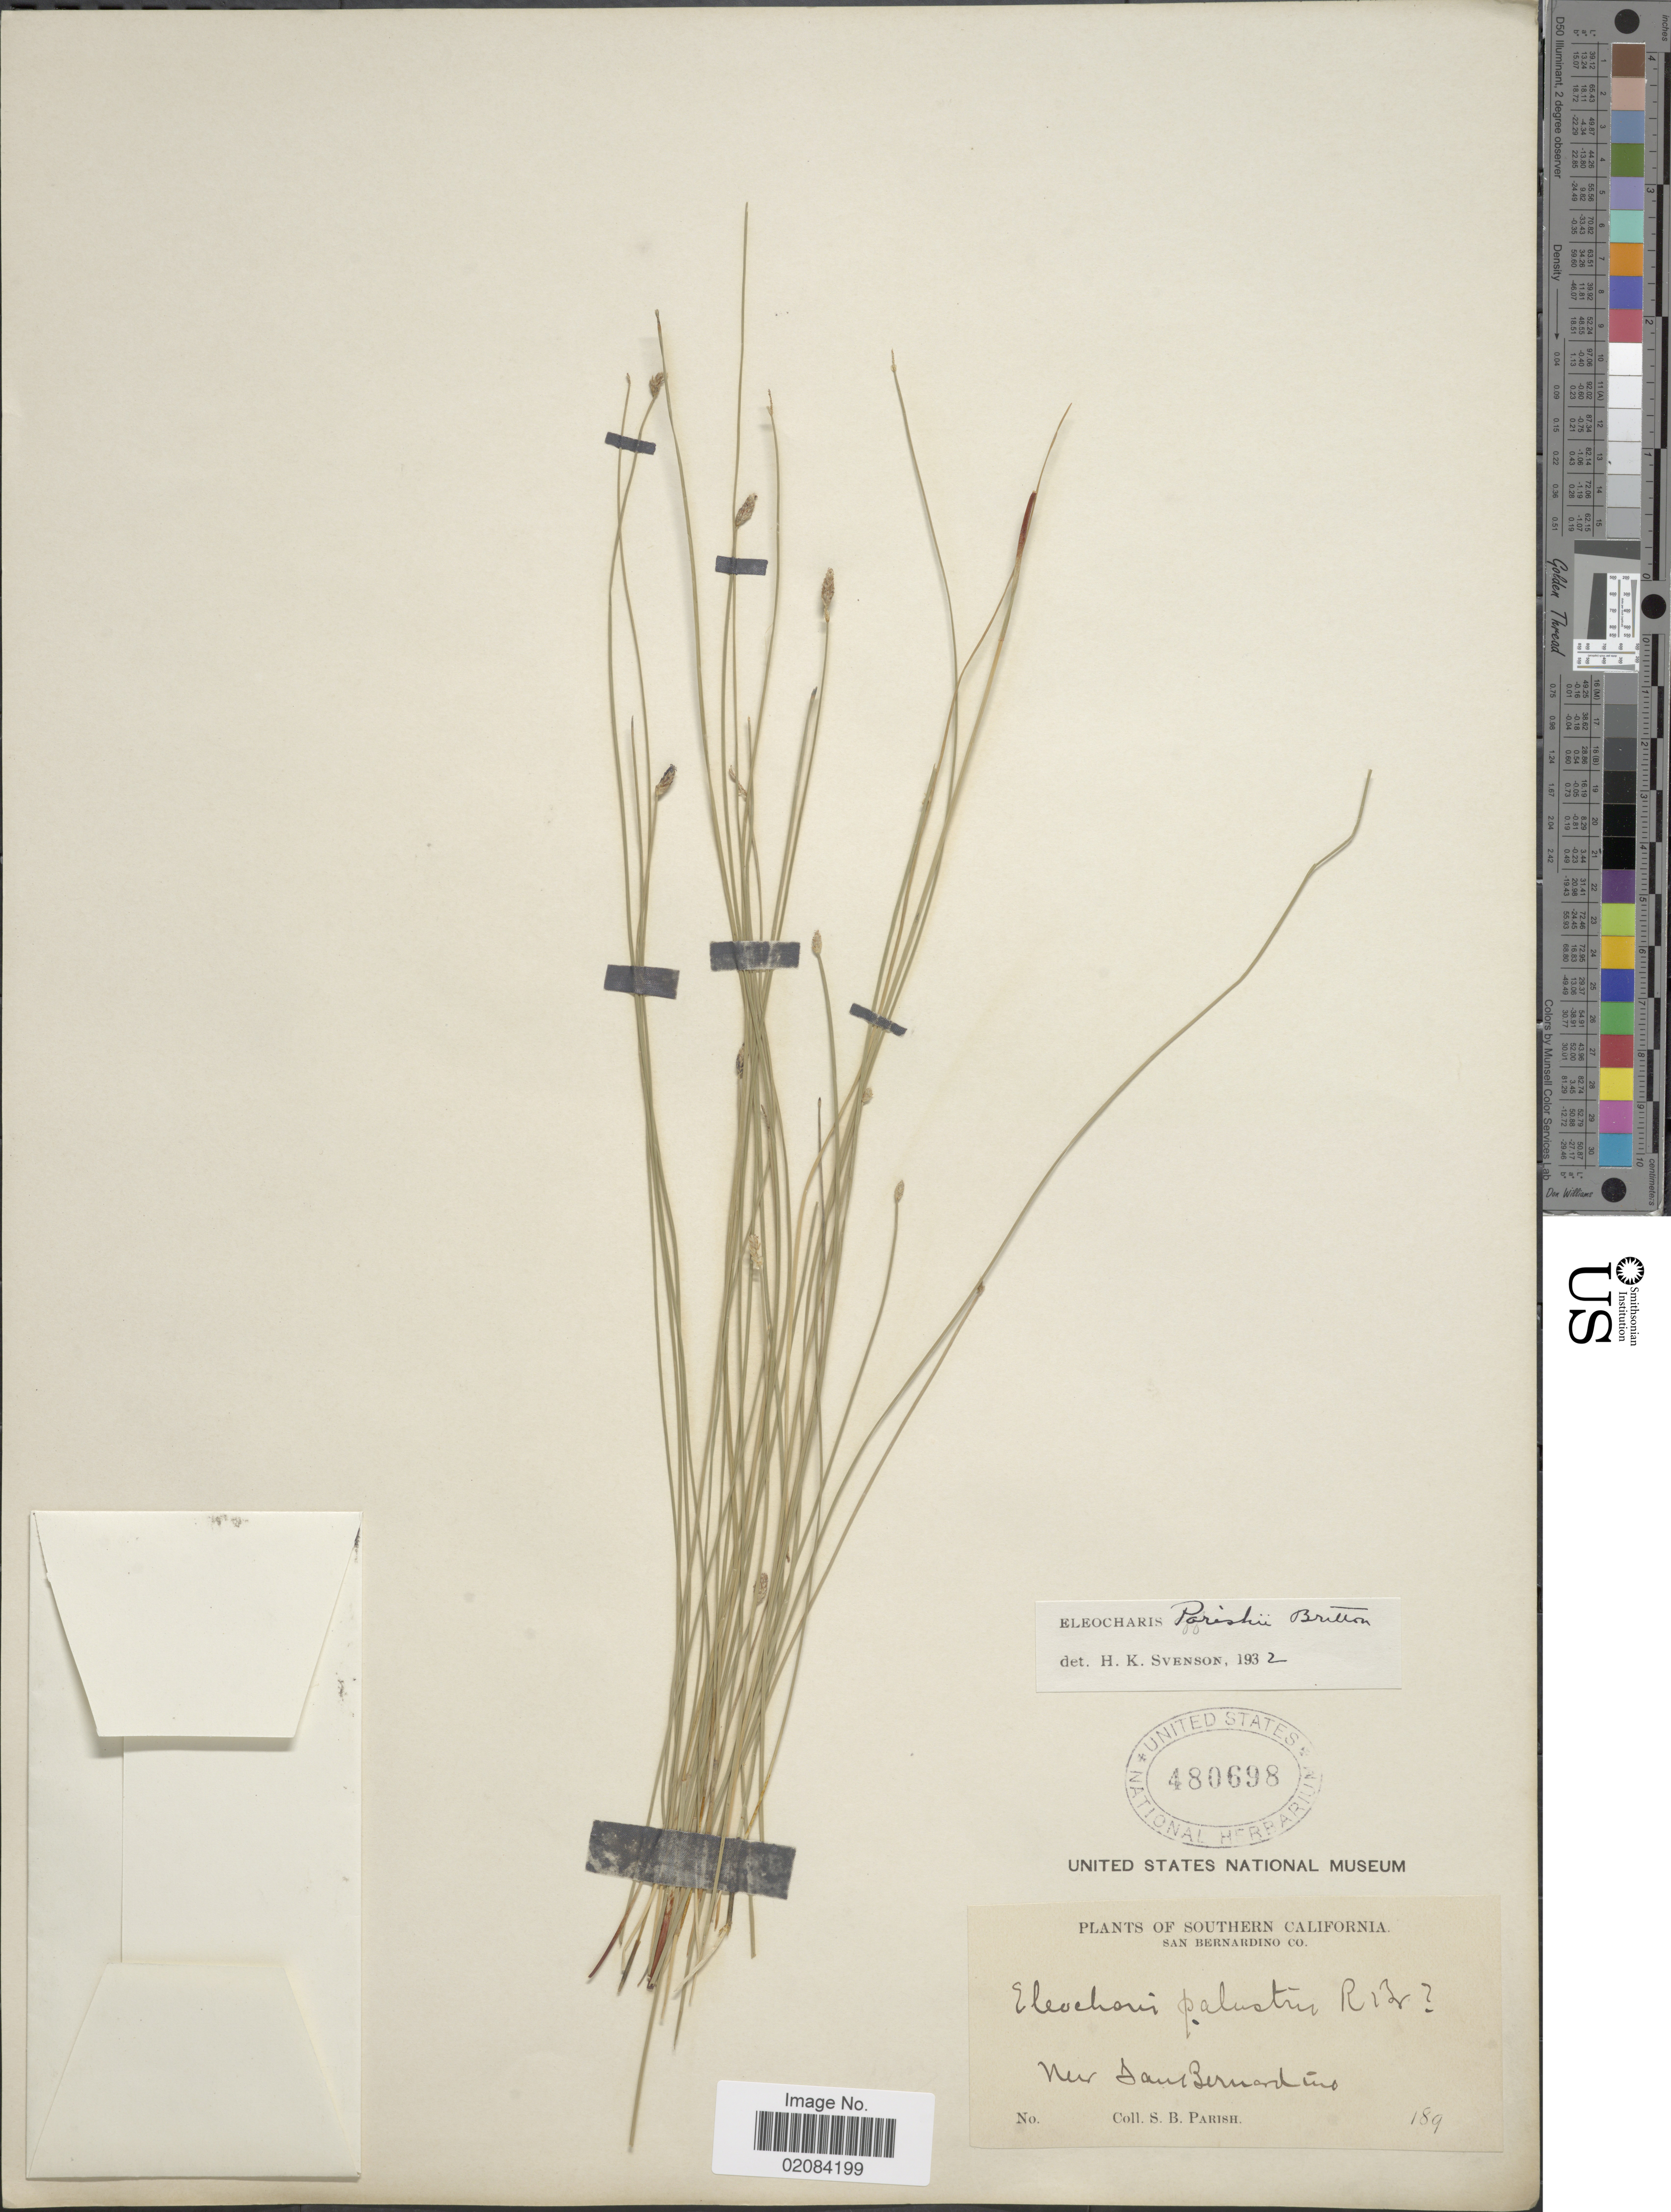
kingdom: Plantae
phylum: Tracheophyta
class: Liliopsida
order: Poales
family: Cyperaceae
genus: Eleocharis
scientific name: Eleocharis parishii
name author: Britton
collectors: S. B. Parish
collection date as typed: Transcribed d/m/y: //189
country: United States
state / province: California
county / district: San Bernardino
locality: Southern California. Near San Bernardino.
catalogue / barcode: US 480698